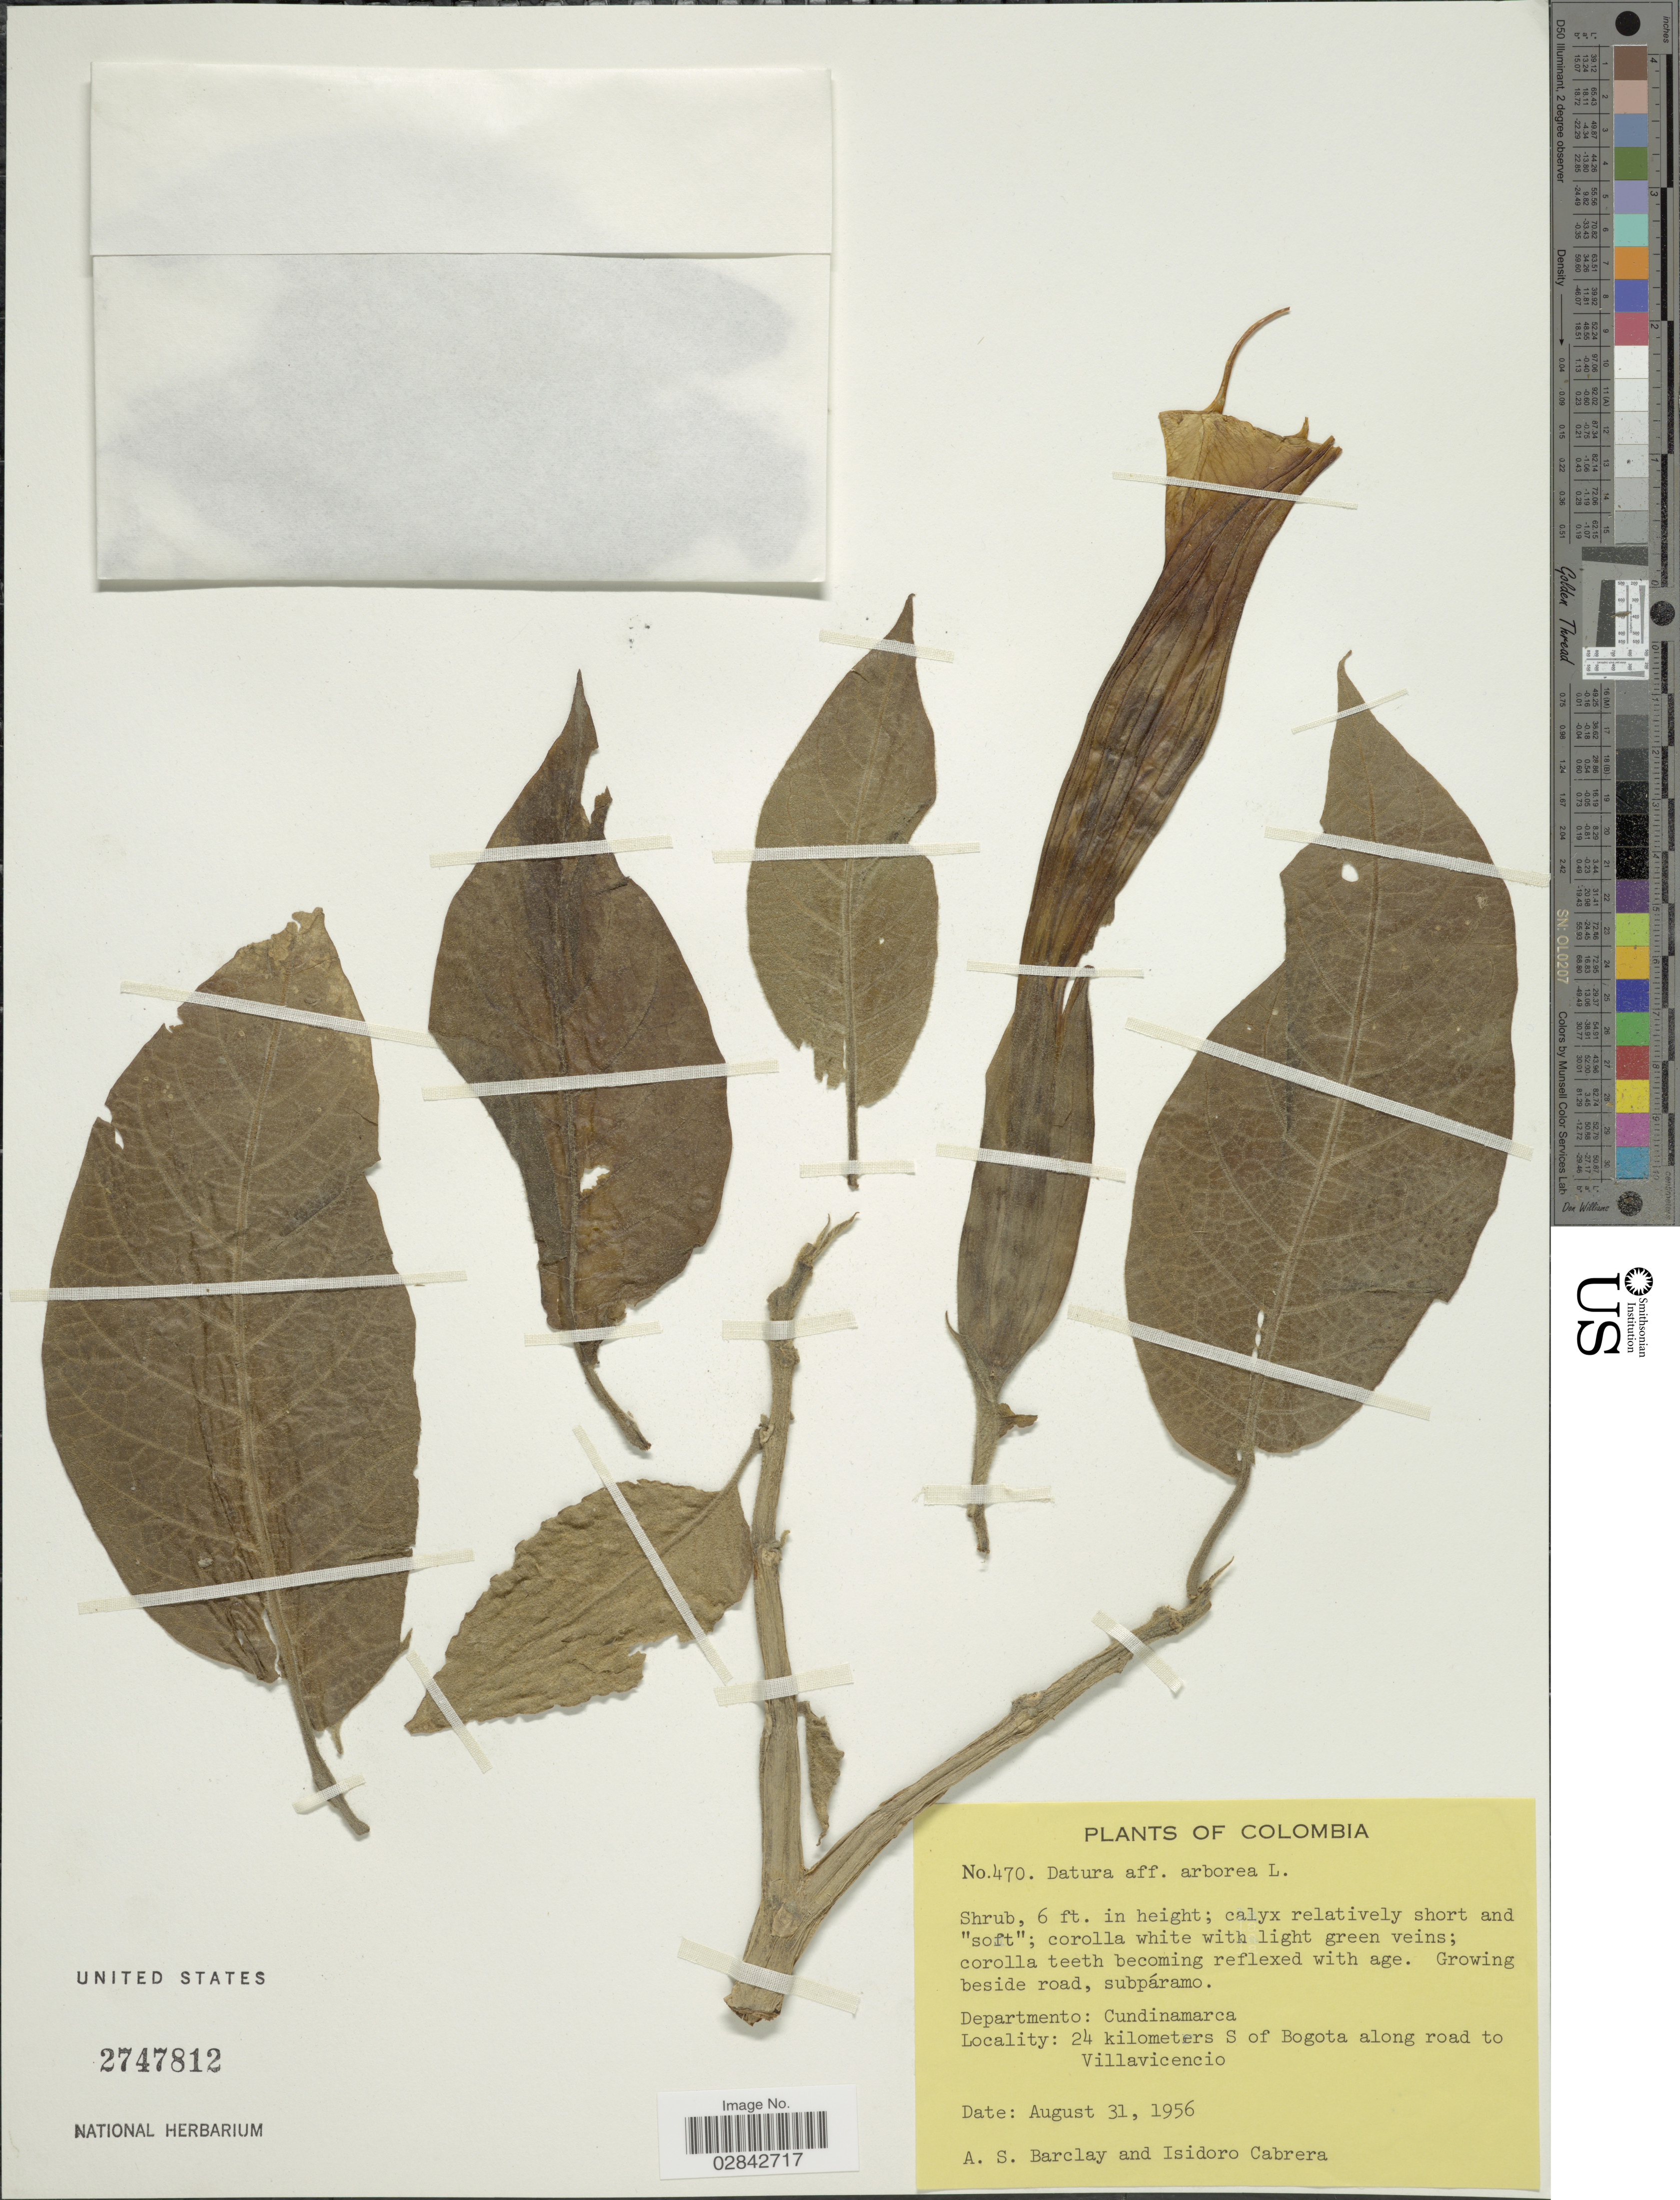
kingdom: Plantae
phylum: Tracheophyta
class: Magnoliopsida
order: Solanales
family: Solanaceae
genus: Brugmansia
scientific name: Brugmansia arborea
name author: (L.) Lagerh.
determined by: (US) Smithsonian Institution - National Museum of Natural History - Department of Botany (UNITED STATES)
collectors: A. S. Barclay & I. Cabrera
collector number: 470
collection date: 1956-08-31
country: Colombia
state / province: Cundinamarca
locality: Departmento: Cundinamarca. 24 kilometers S of Bogota along road to Villavicencio.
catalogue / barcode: US 2747812